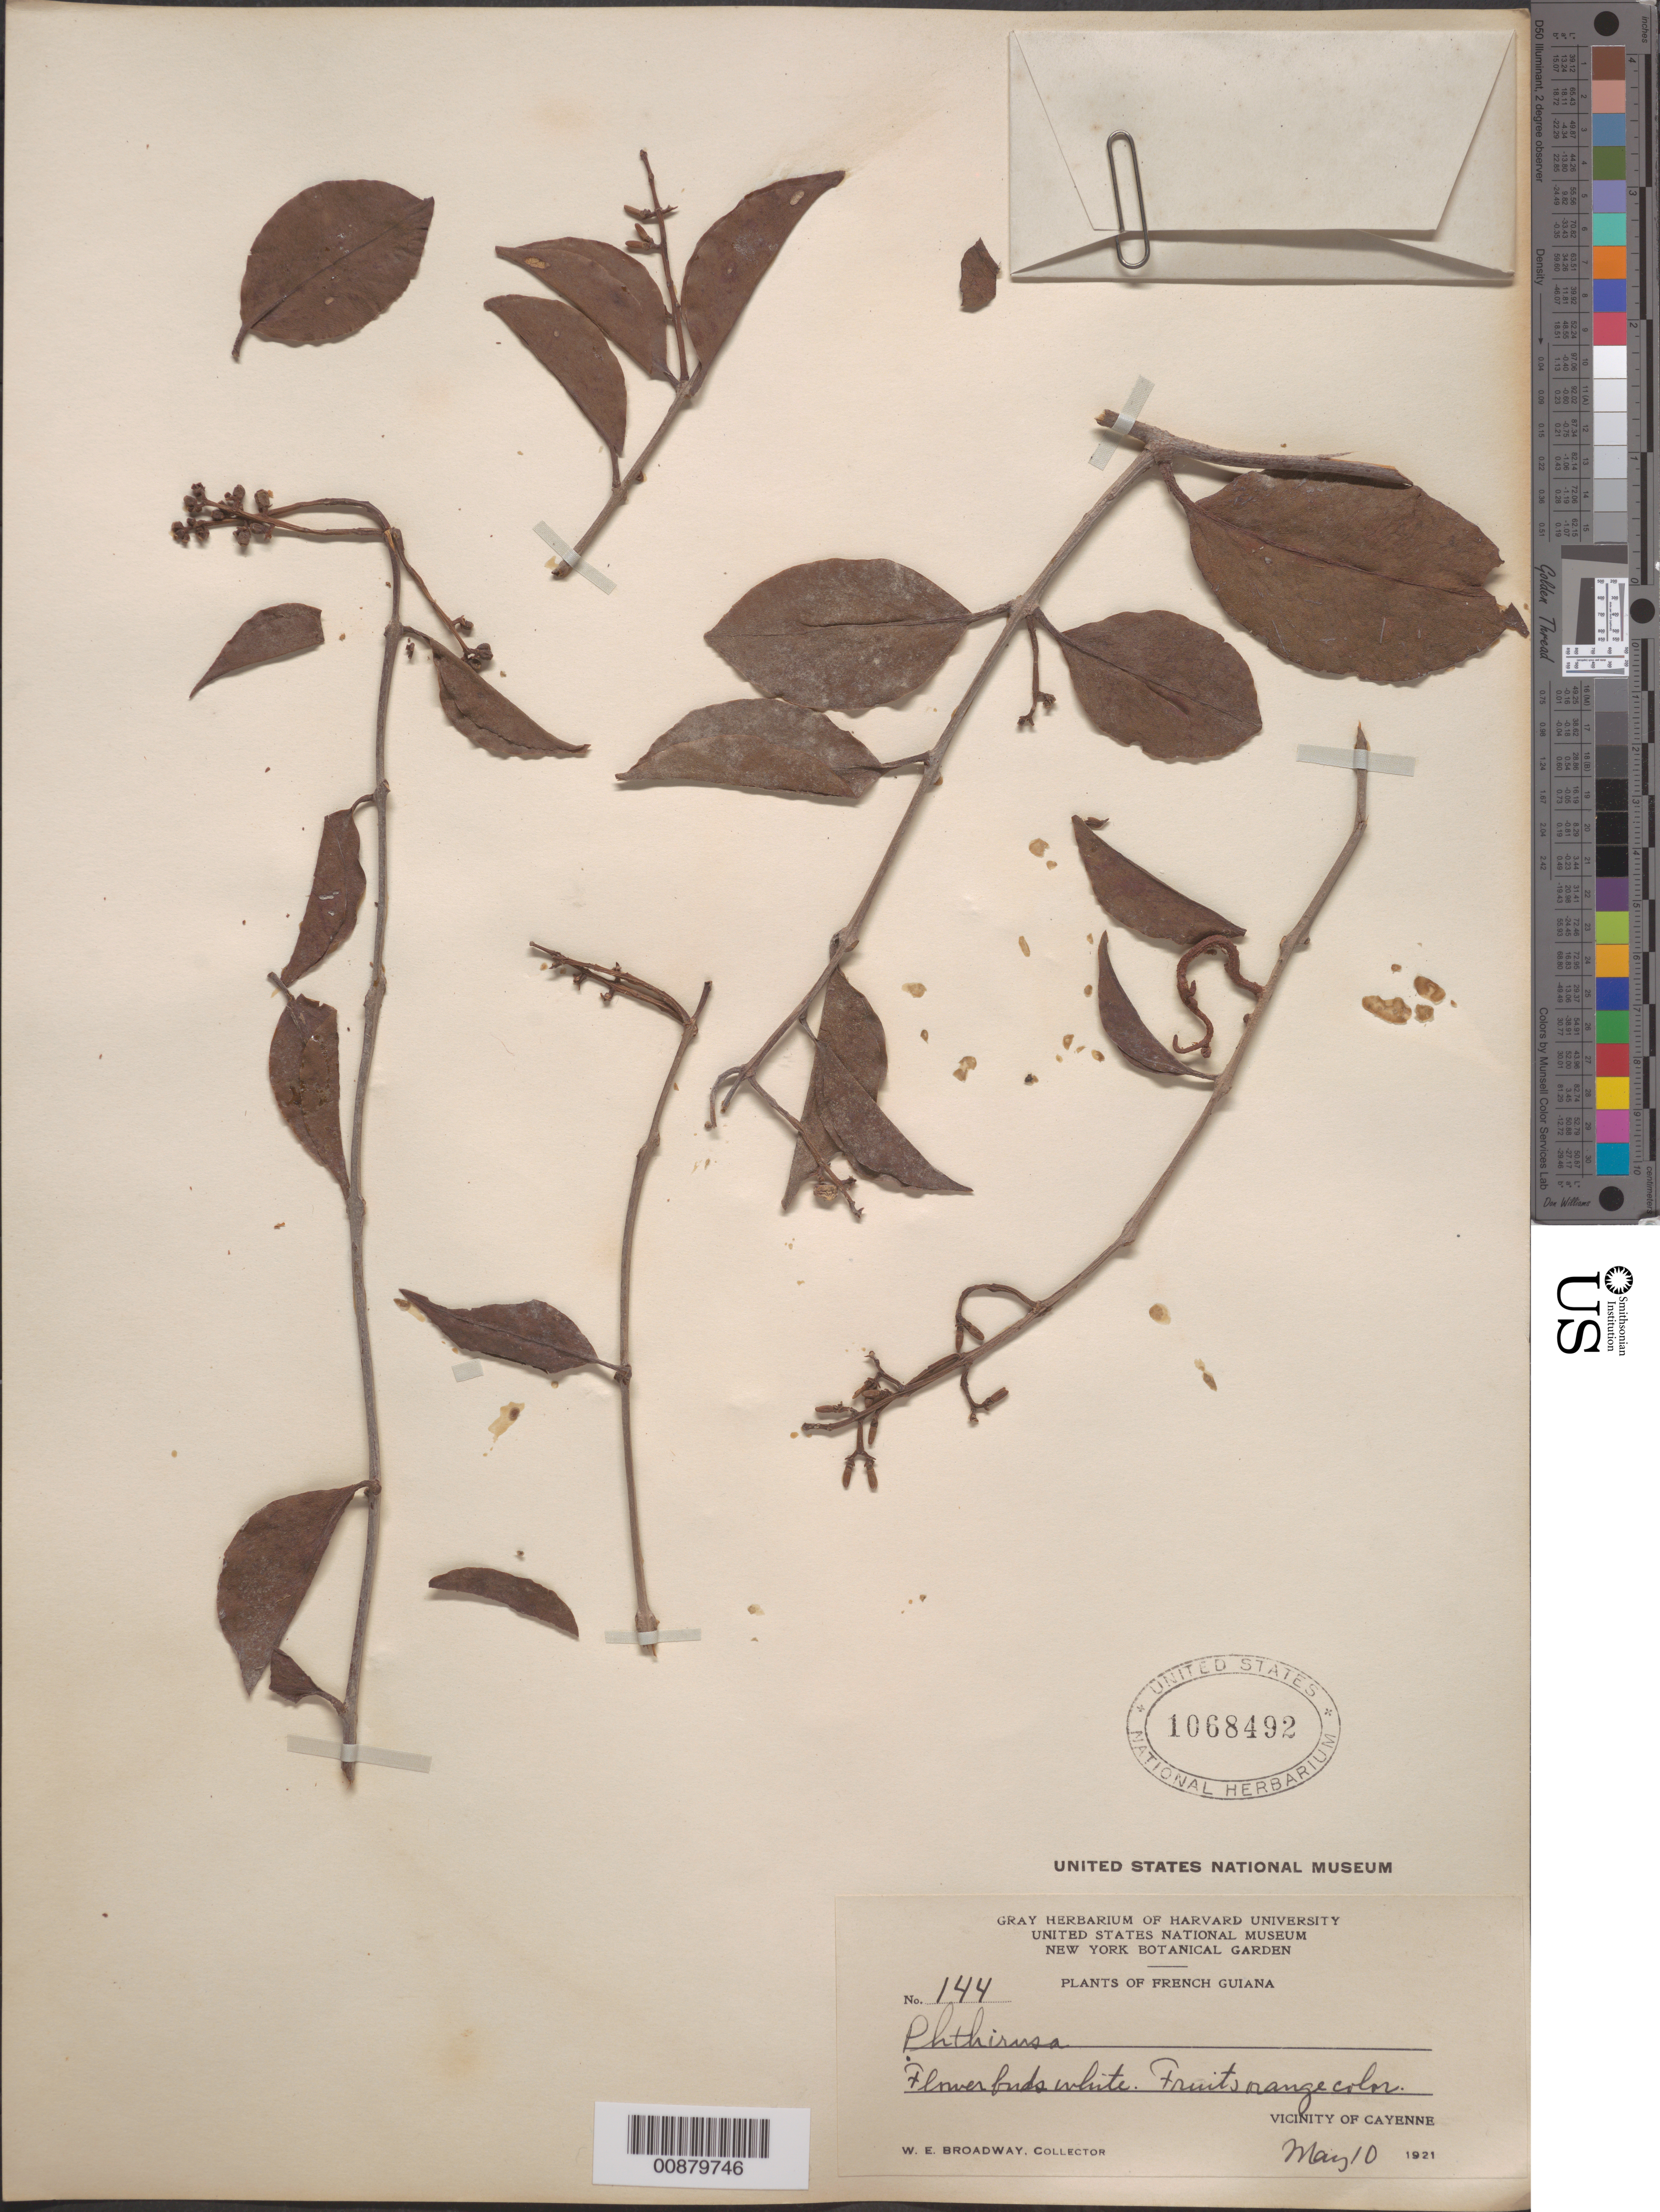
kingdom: Plantae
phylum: Tracheophyta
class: Magnoliopsida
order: Santalales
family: Loranthaceae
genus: Passovia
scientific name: Passovia pedunculata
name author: (Jacq.) Kuijt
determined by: Caraballo-Ortiz, Marcos A., (MISS), University of Mississippi (UNITED STATES)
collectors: W. E. Broadway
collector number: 144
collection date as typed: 10-May-21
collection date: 1921-05-10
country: French Guiana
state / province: Cayenne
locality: Cayenne, vic.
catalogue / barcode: US 1068492